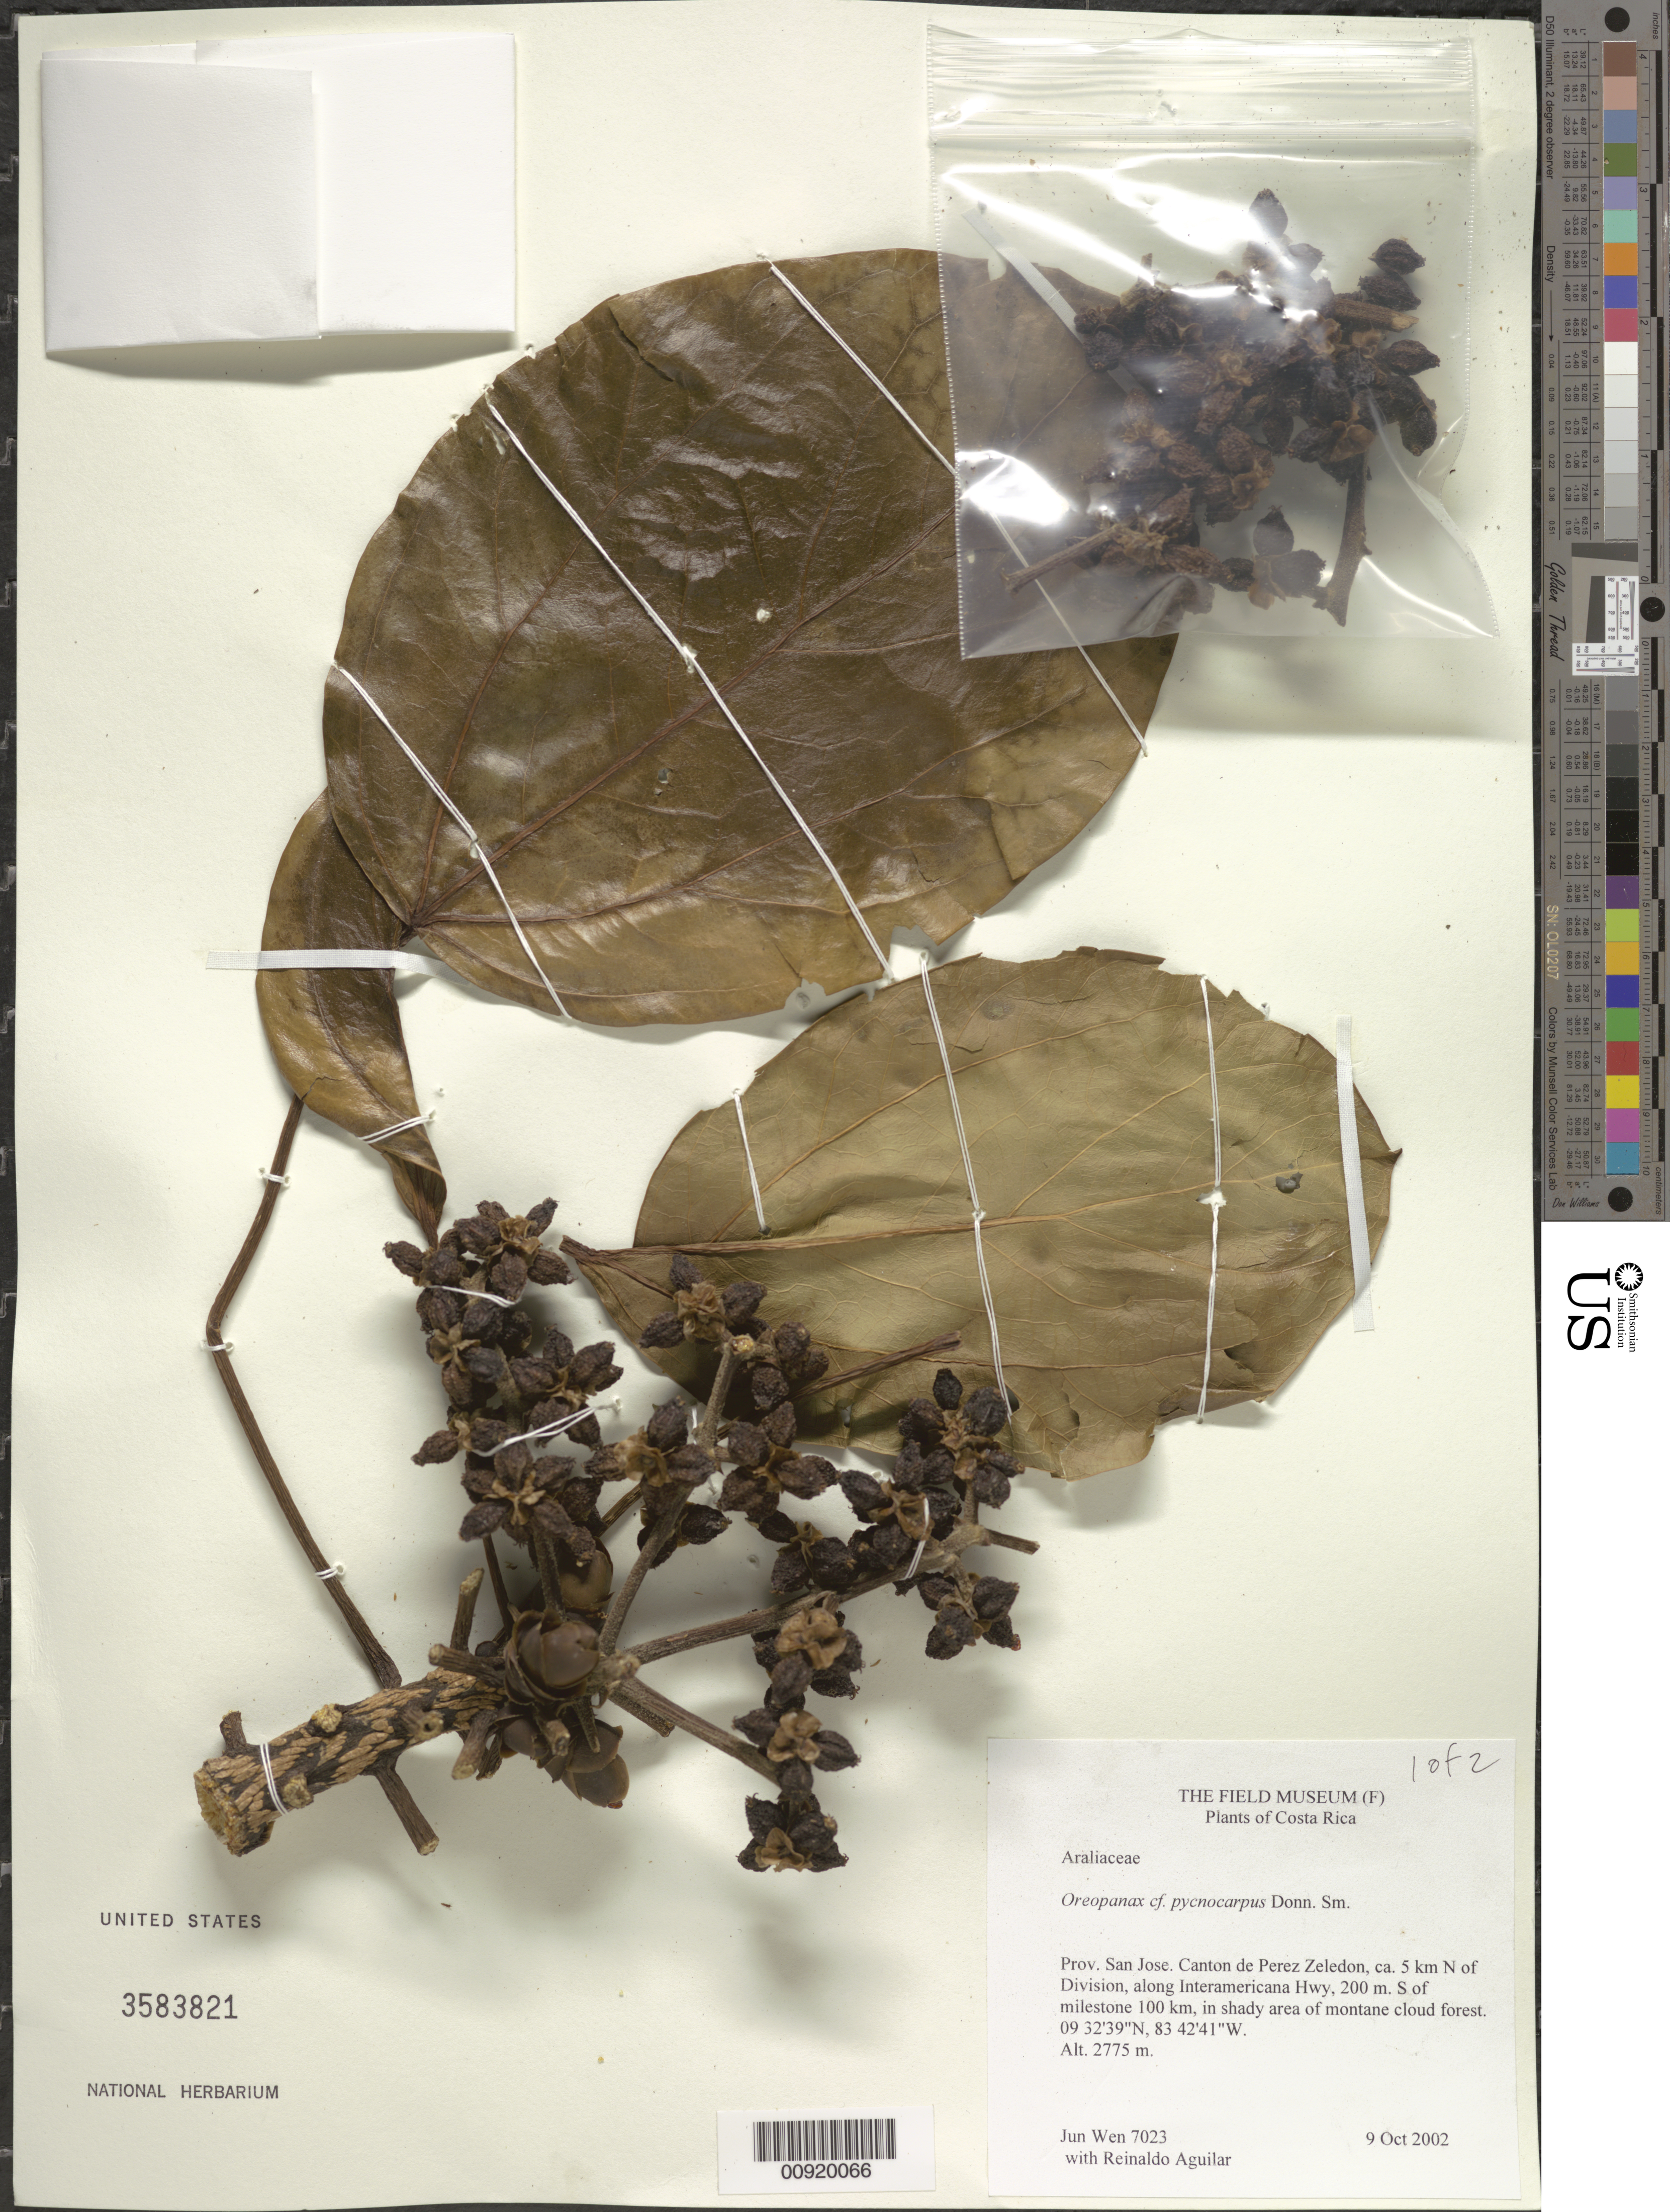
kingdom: Plantae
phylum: Tracheophyta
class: Magnoliopsida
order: Apiales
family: Araliaceae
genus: Oreopanax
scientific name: Oreopanax pycnocarpus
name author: Donn. Sm.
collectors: J. Wen & R. Aguilar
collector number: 7023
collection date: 2002-10-09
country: Costa Rica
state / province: San Jose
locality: Canton de Perez Zeledon, ca. 5 km N of Division, along Interamicana Hwy, 200m S of milestone 100 km, in shady area of montane cloud forest.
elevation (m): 2775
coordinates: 9 32 39 N, 83 42 41 W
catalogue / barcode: US 3583821